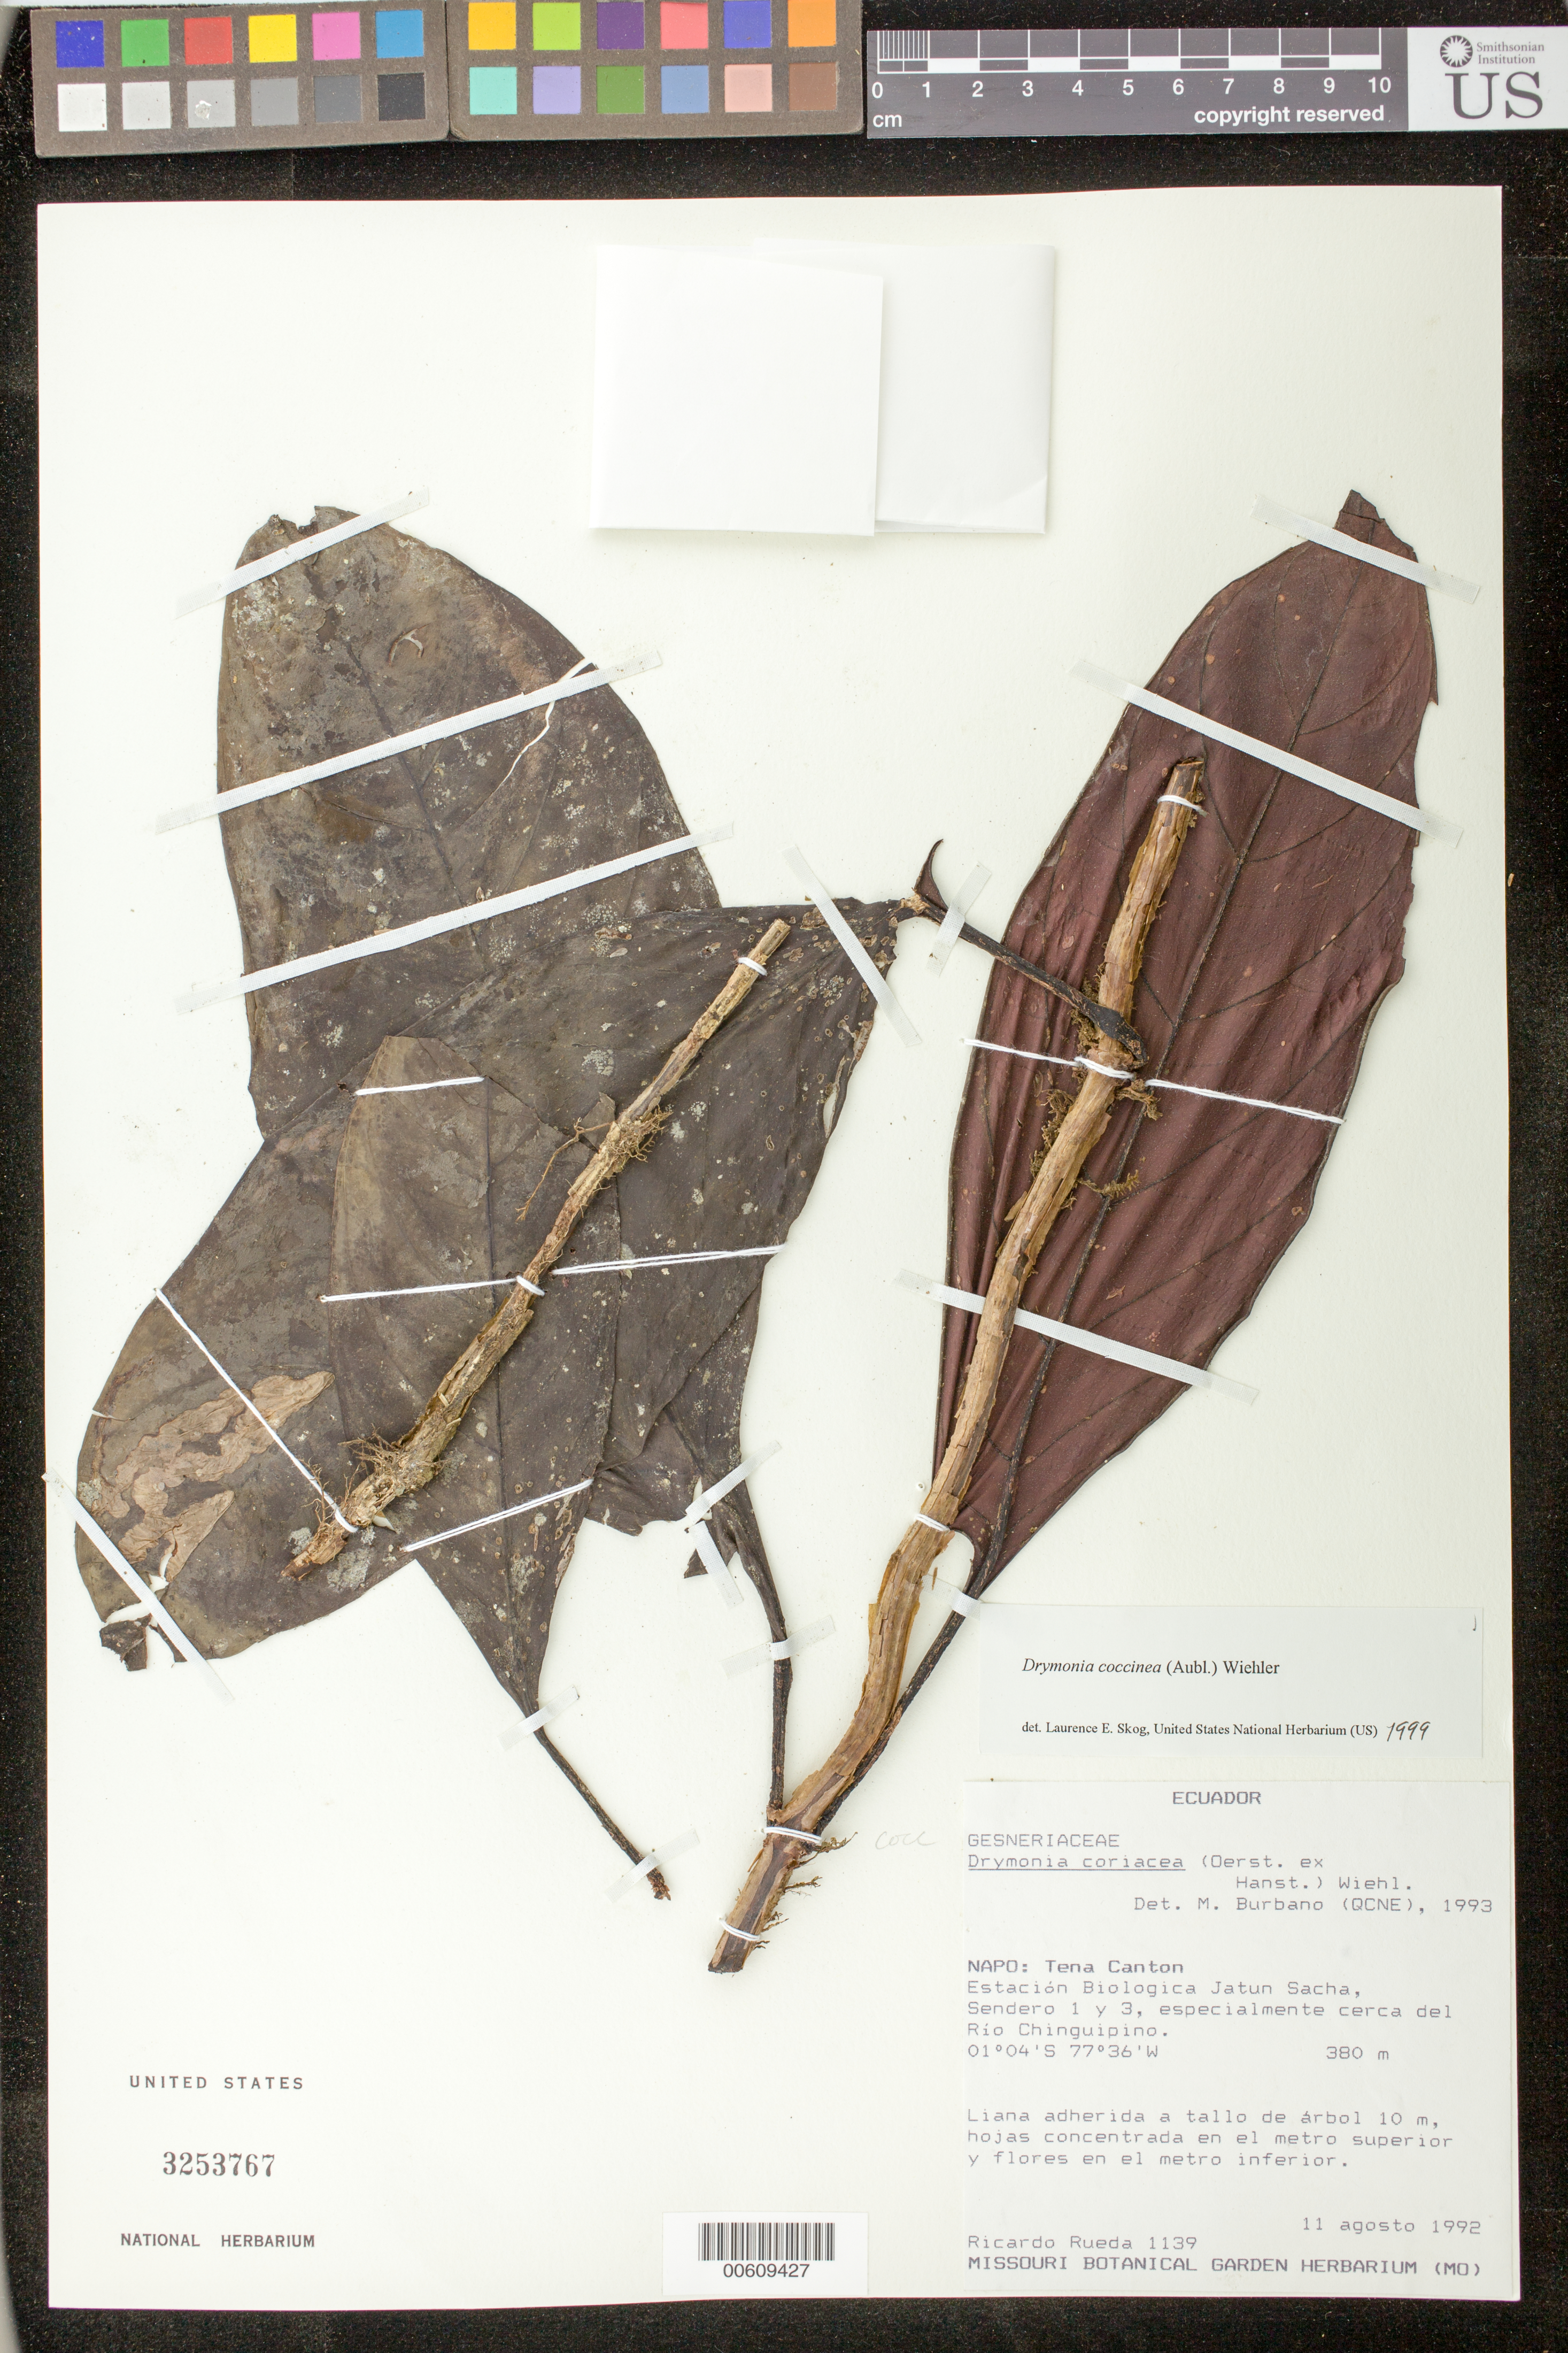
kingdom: Plantae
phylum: Tracheophyta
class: Magnoliopsida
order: Lamiales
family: Gesneriaceae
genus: Drymonia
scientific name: Drymonia coccinea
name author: (Aubl.) Wiehler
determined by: Skog, Laurence E.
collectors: R. Rueda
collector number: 1139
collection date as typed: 11 Aug 1992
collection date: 1992-08-11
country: Ecuador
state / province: Napo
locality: Tena Canton. Estación Biologica Jatun Sacha, Sendero 1 y 3, especialmente cerca del Río Chinguipino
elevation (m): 380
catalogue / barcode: US 3253767